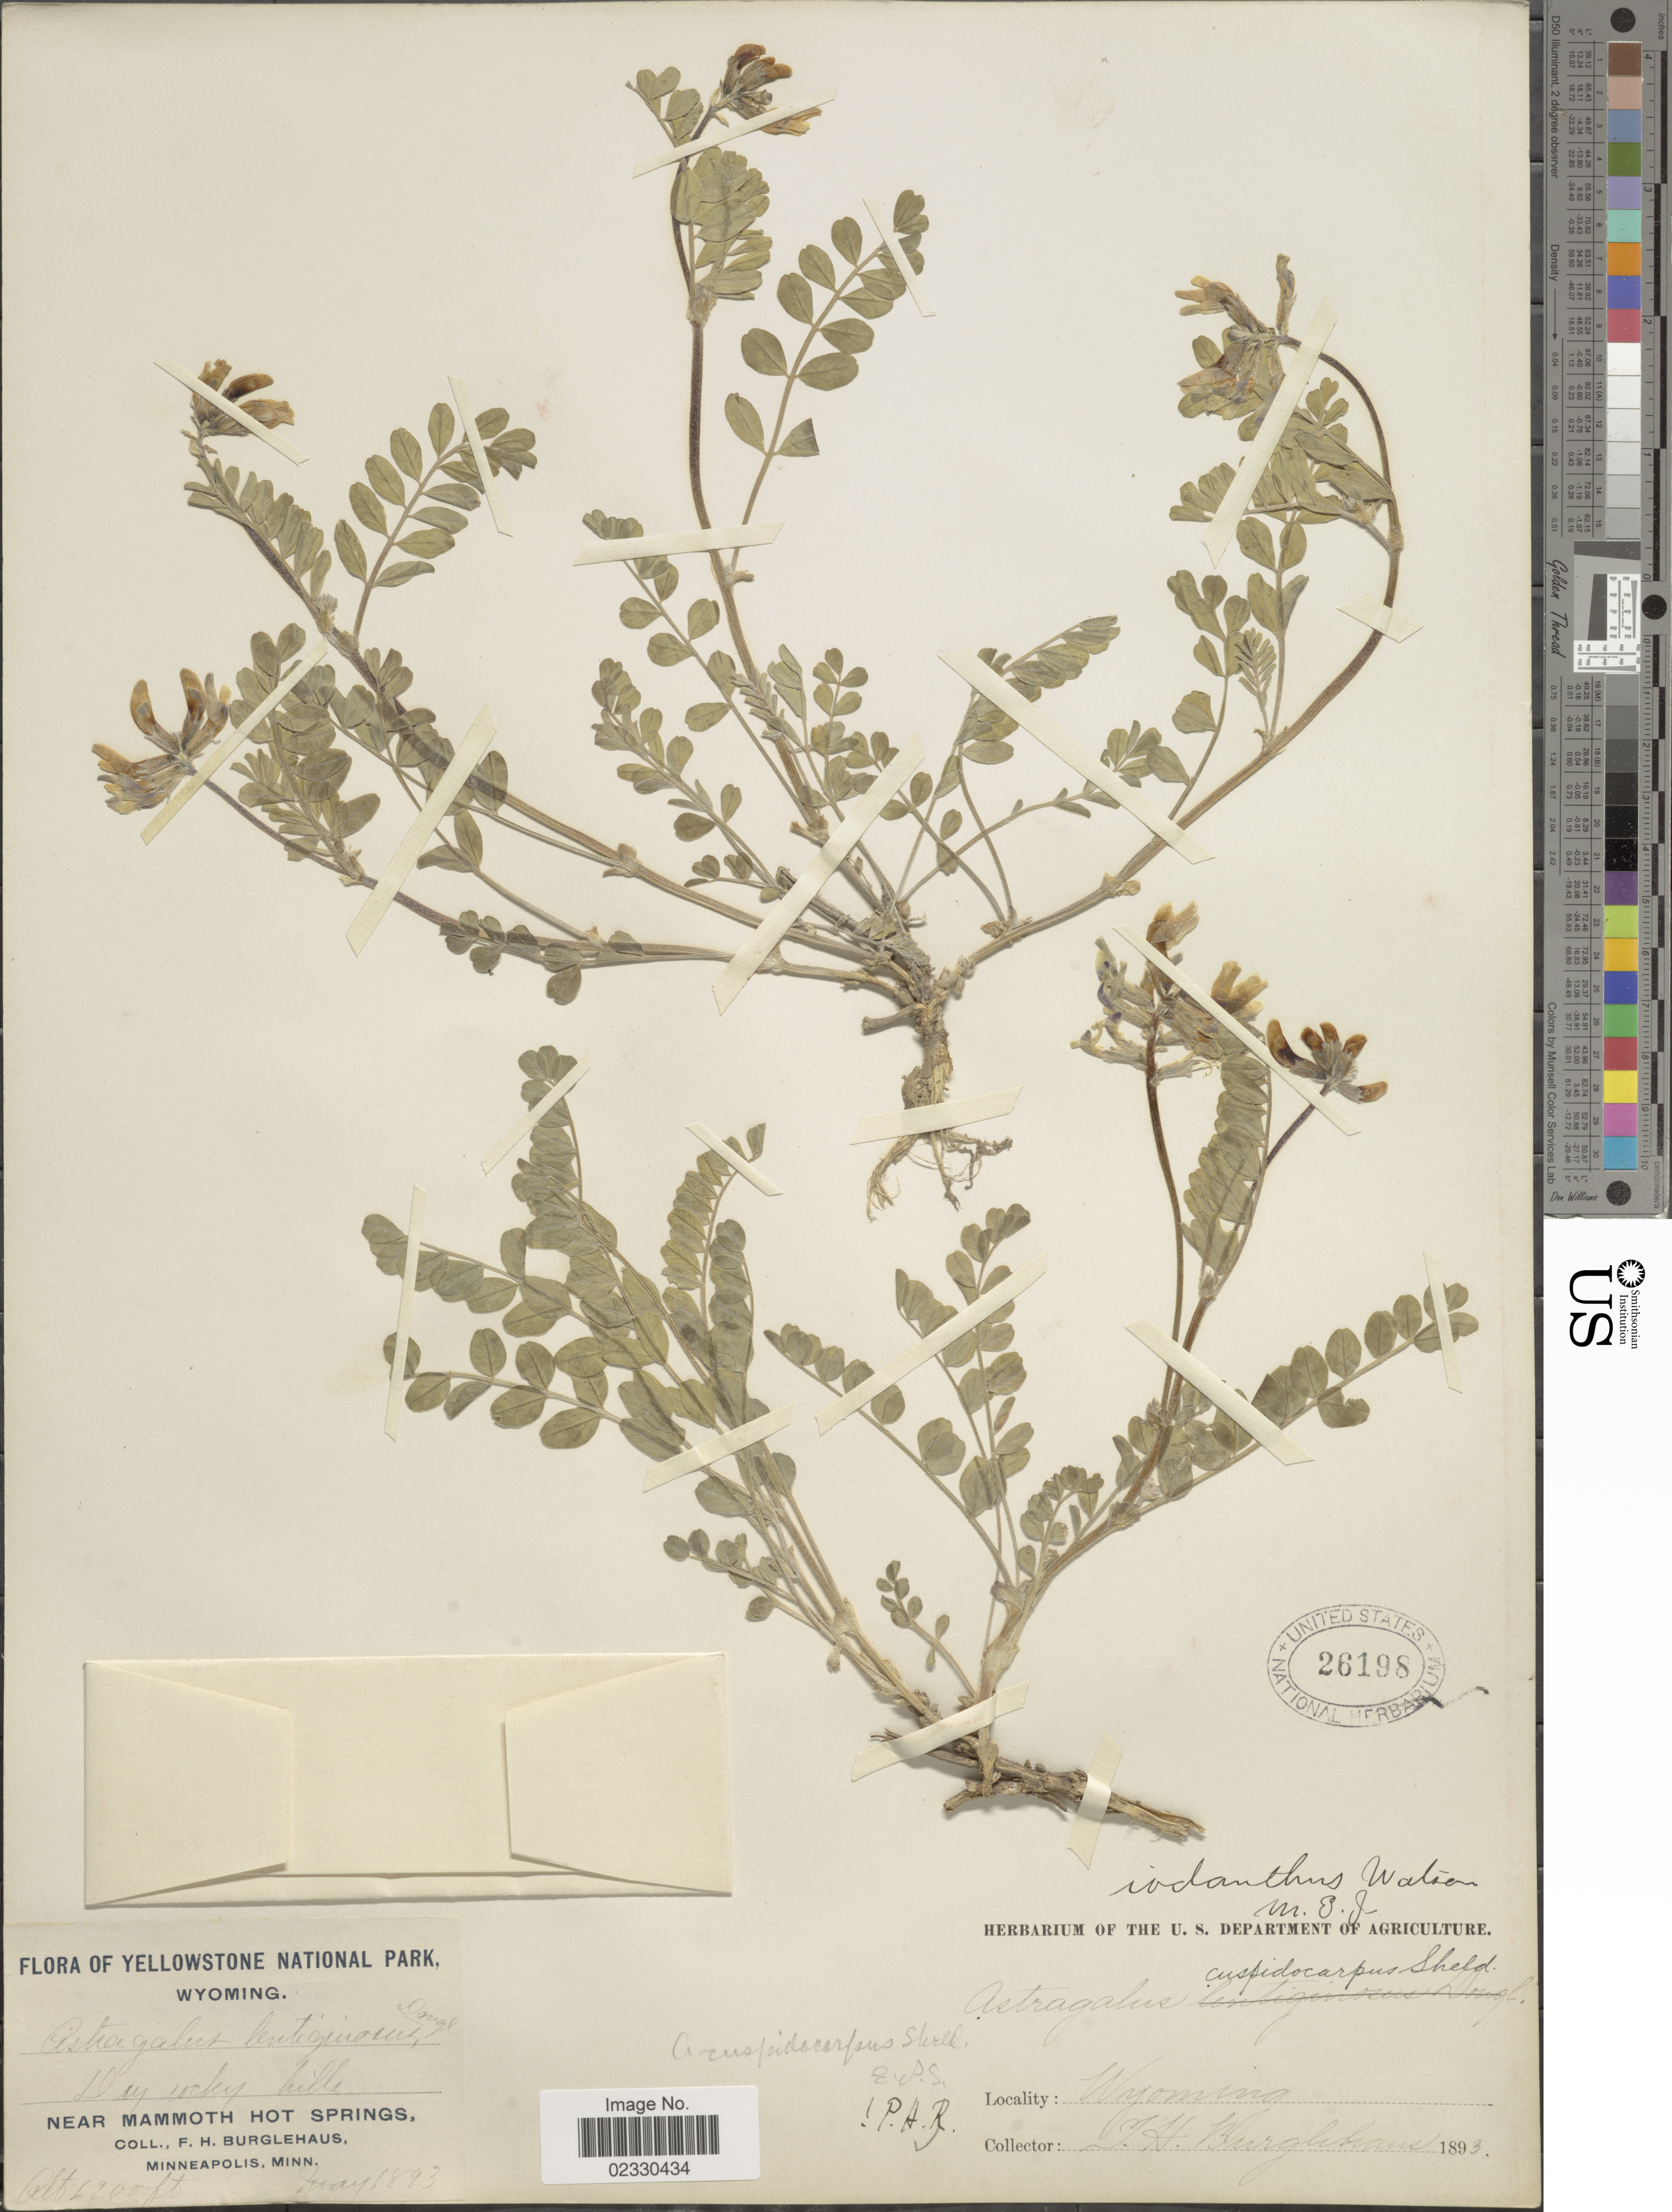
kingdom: Plantae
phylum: Tracheophyta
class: Magnoliopsida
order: Fabales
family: Fabaceae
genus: Astragalus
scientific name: Astragalus cuspidocarpus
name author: E. Sheld.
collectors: F. Burglehaus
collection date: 1893-05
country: United States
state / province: Wyoming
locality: Yellowstone Park, dry rocky hills, near Mammoth Hot Springs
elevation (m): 1890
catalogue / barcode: US 26198